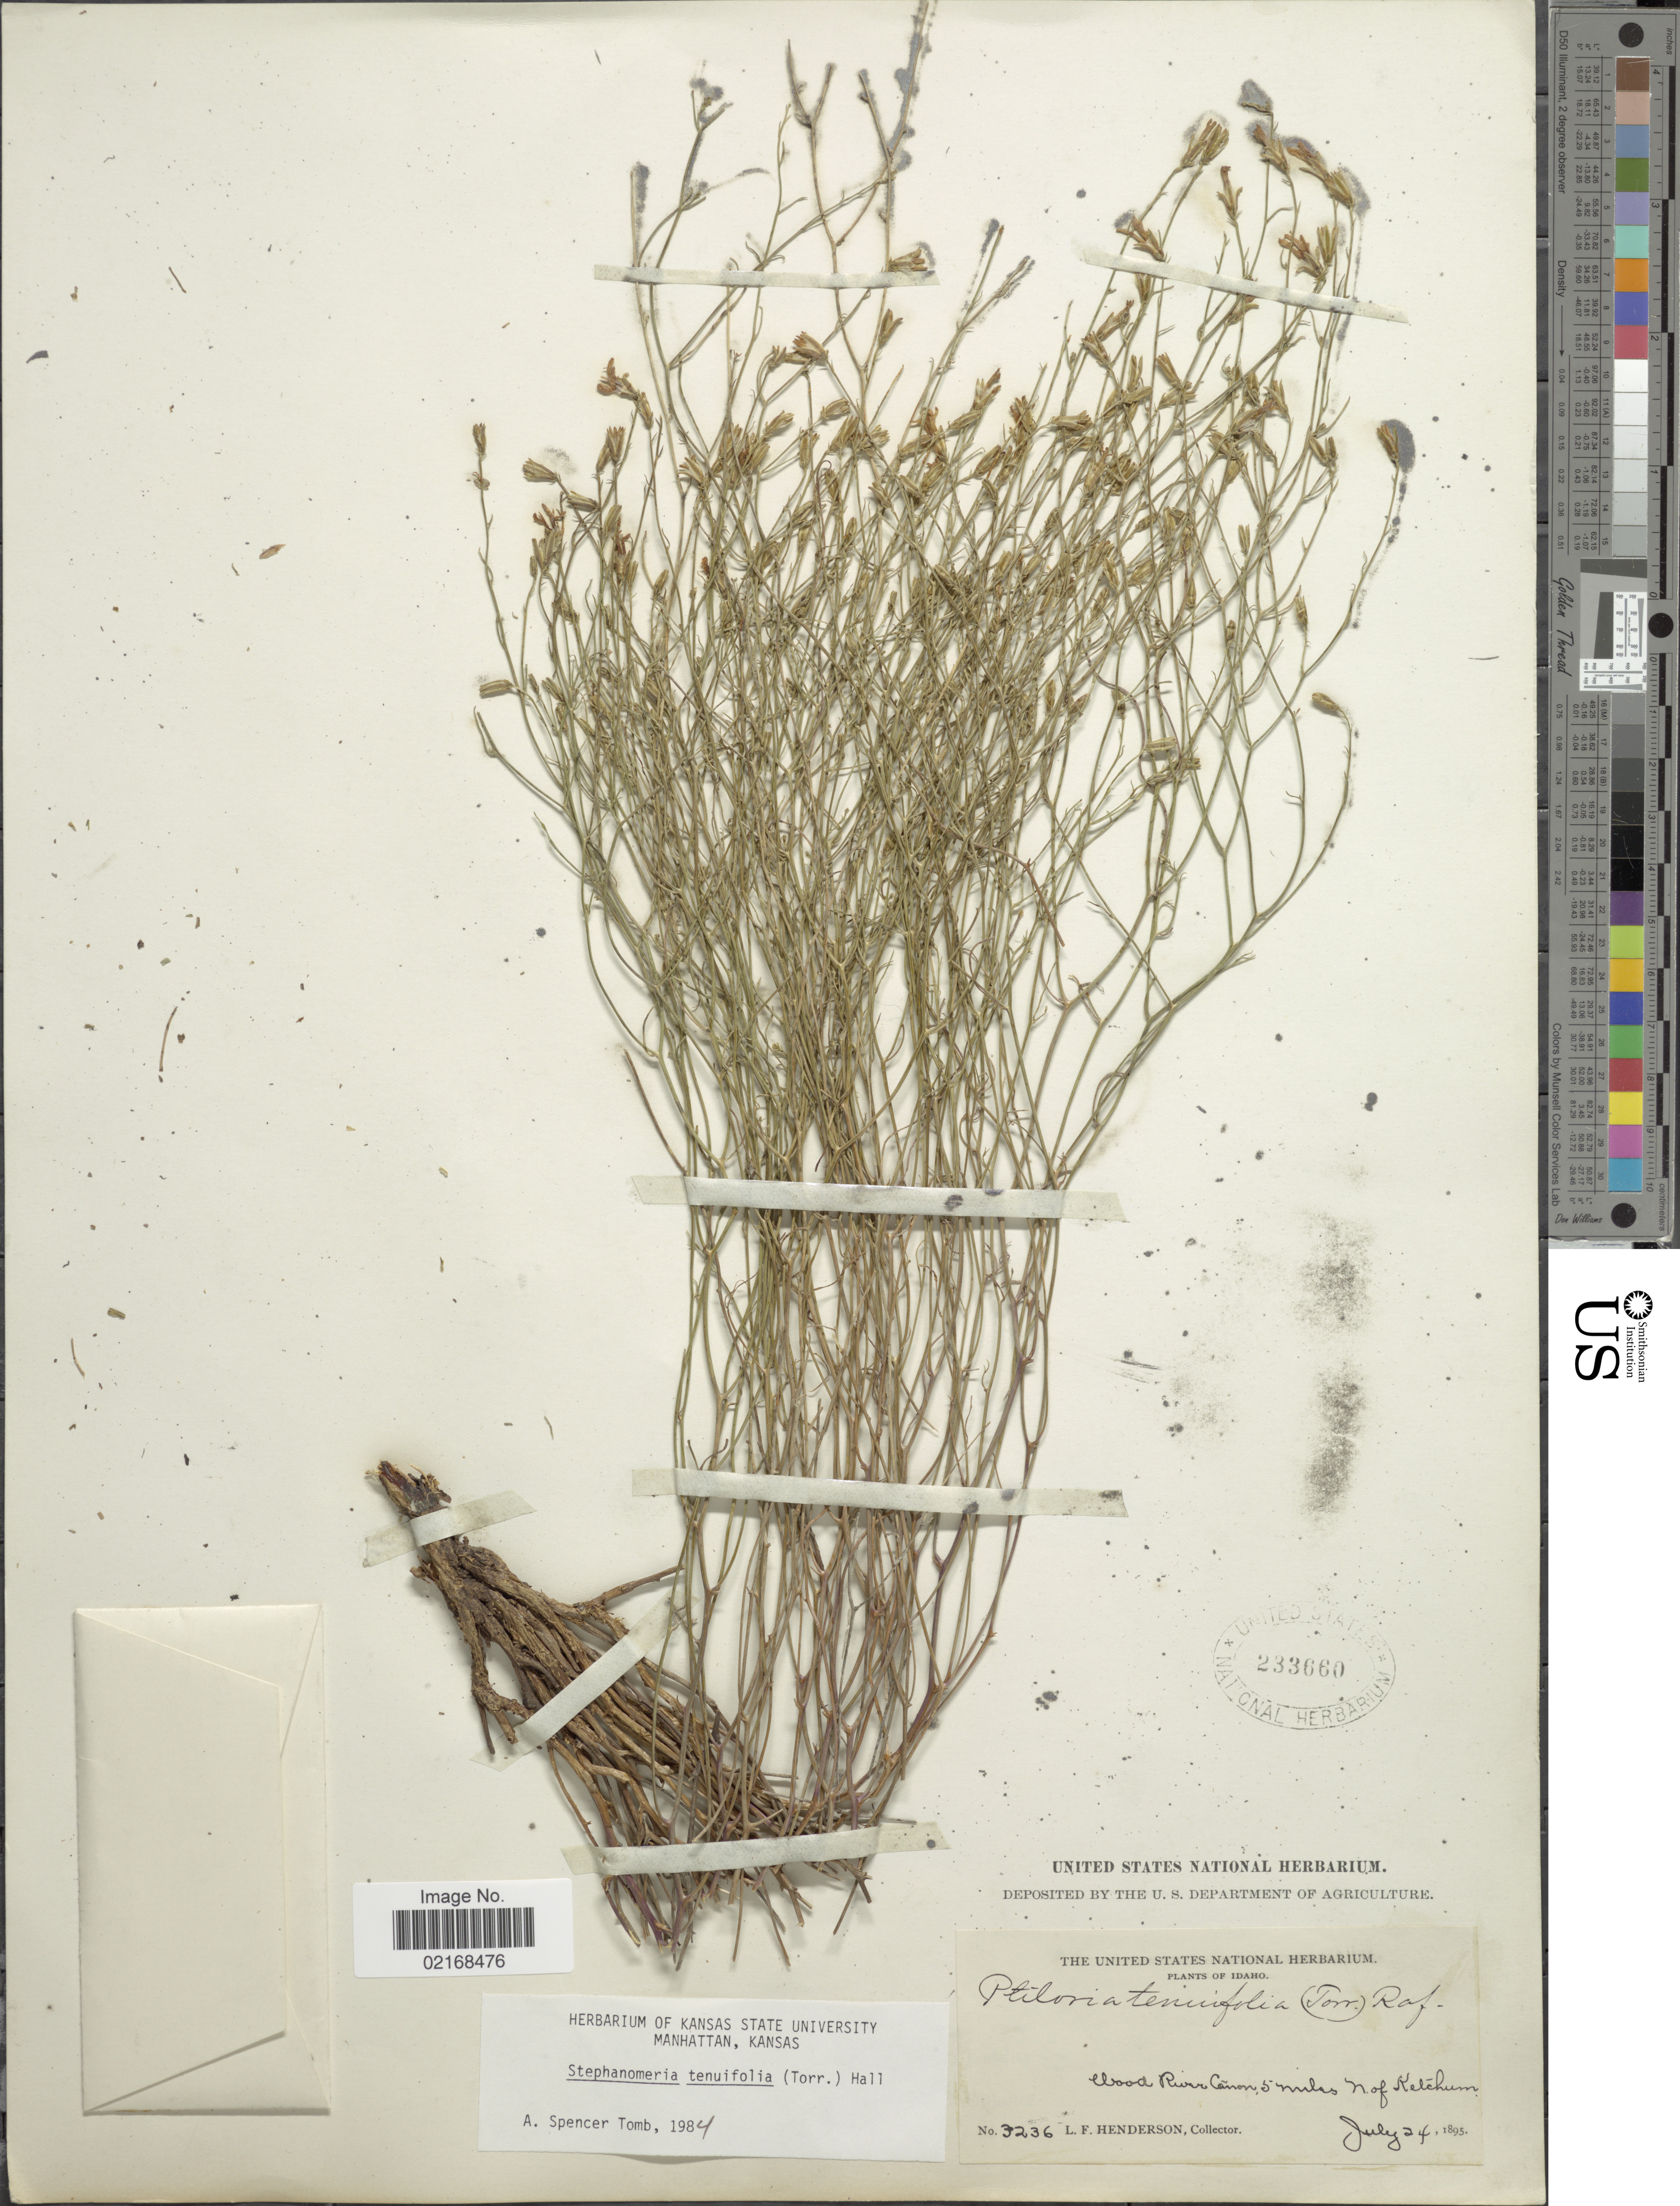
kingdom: Plantae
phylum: Tracheophyta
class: Magnoliopsida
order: Asterales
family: Asteraceae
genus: Stephanomeria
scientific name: Stephanomeria tenuifolia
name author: (Torr.) H.M. Hall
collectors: L. Henderson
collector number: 3236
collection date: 1895-07-24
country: United States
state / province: Idaho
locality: Wood River Canon 5 miles, N of Ketchum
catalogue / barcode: US 233660